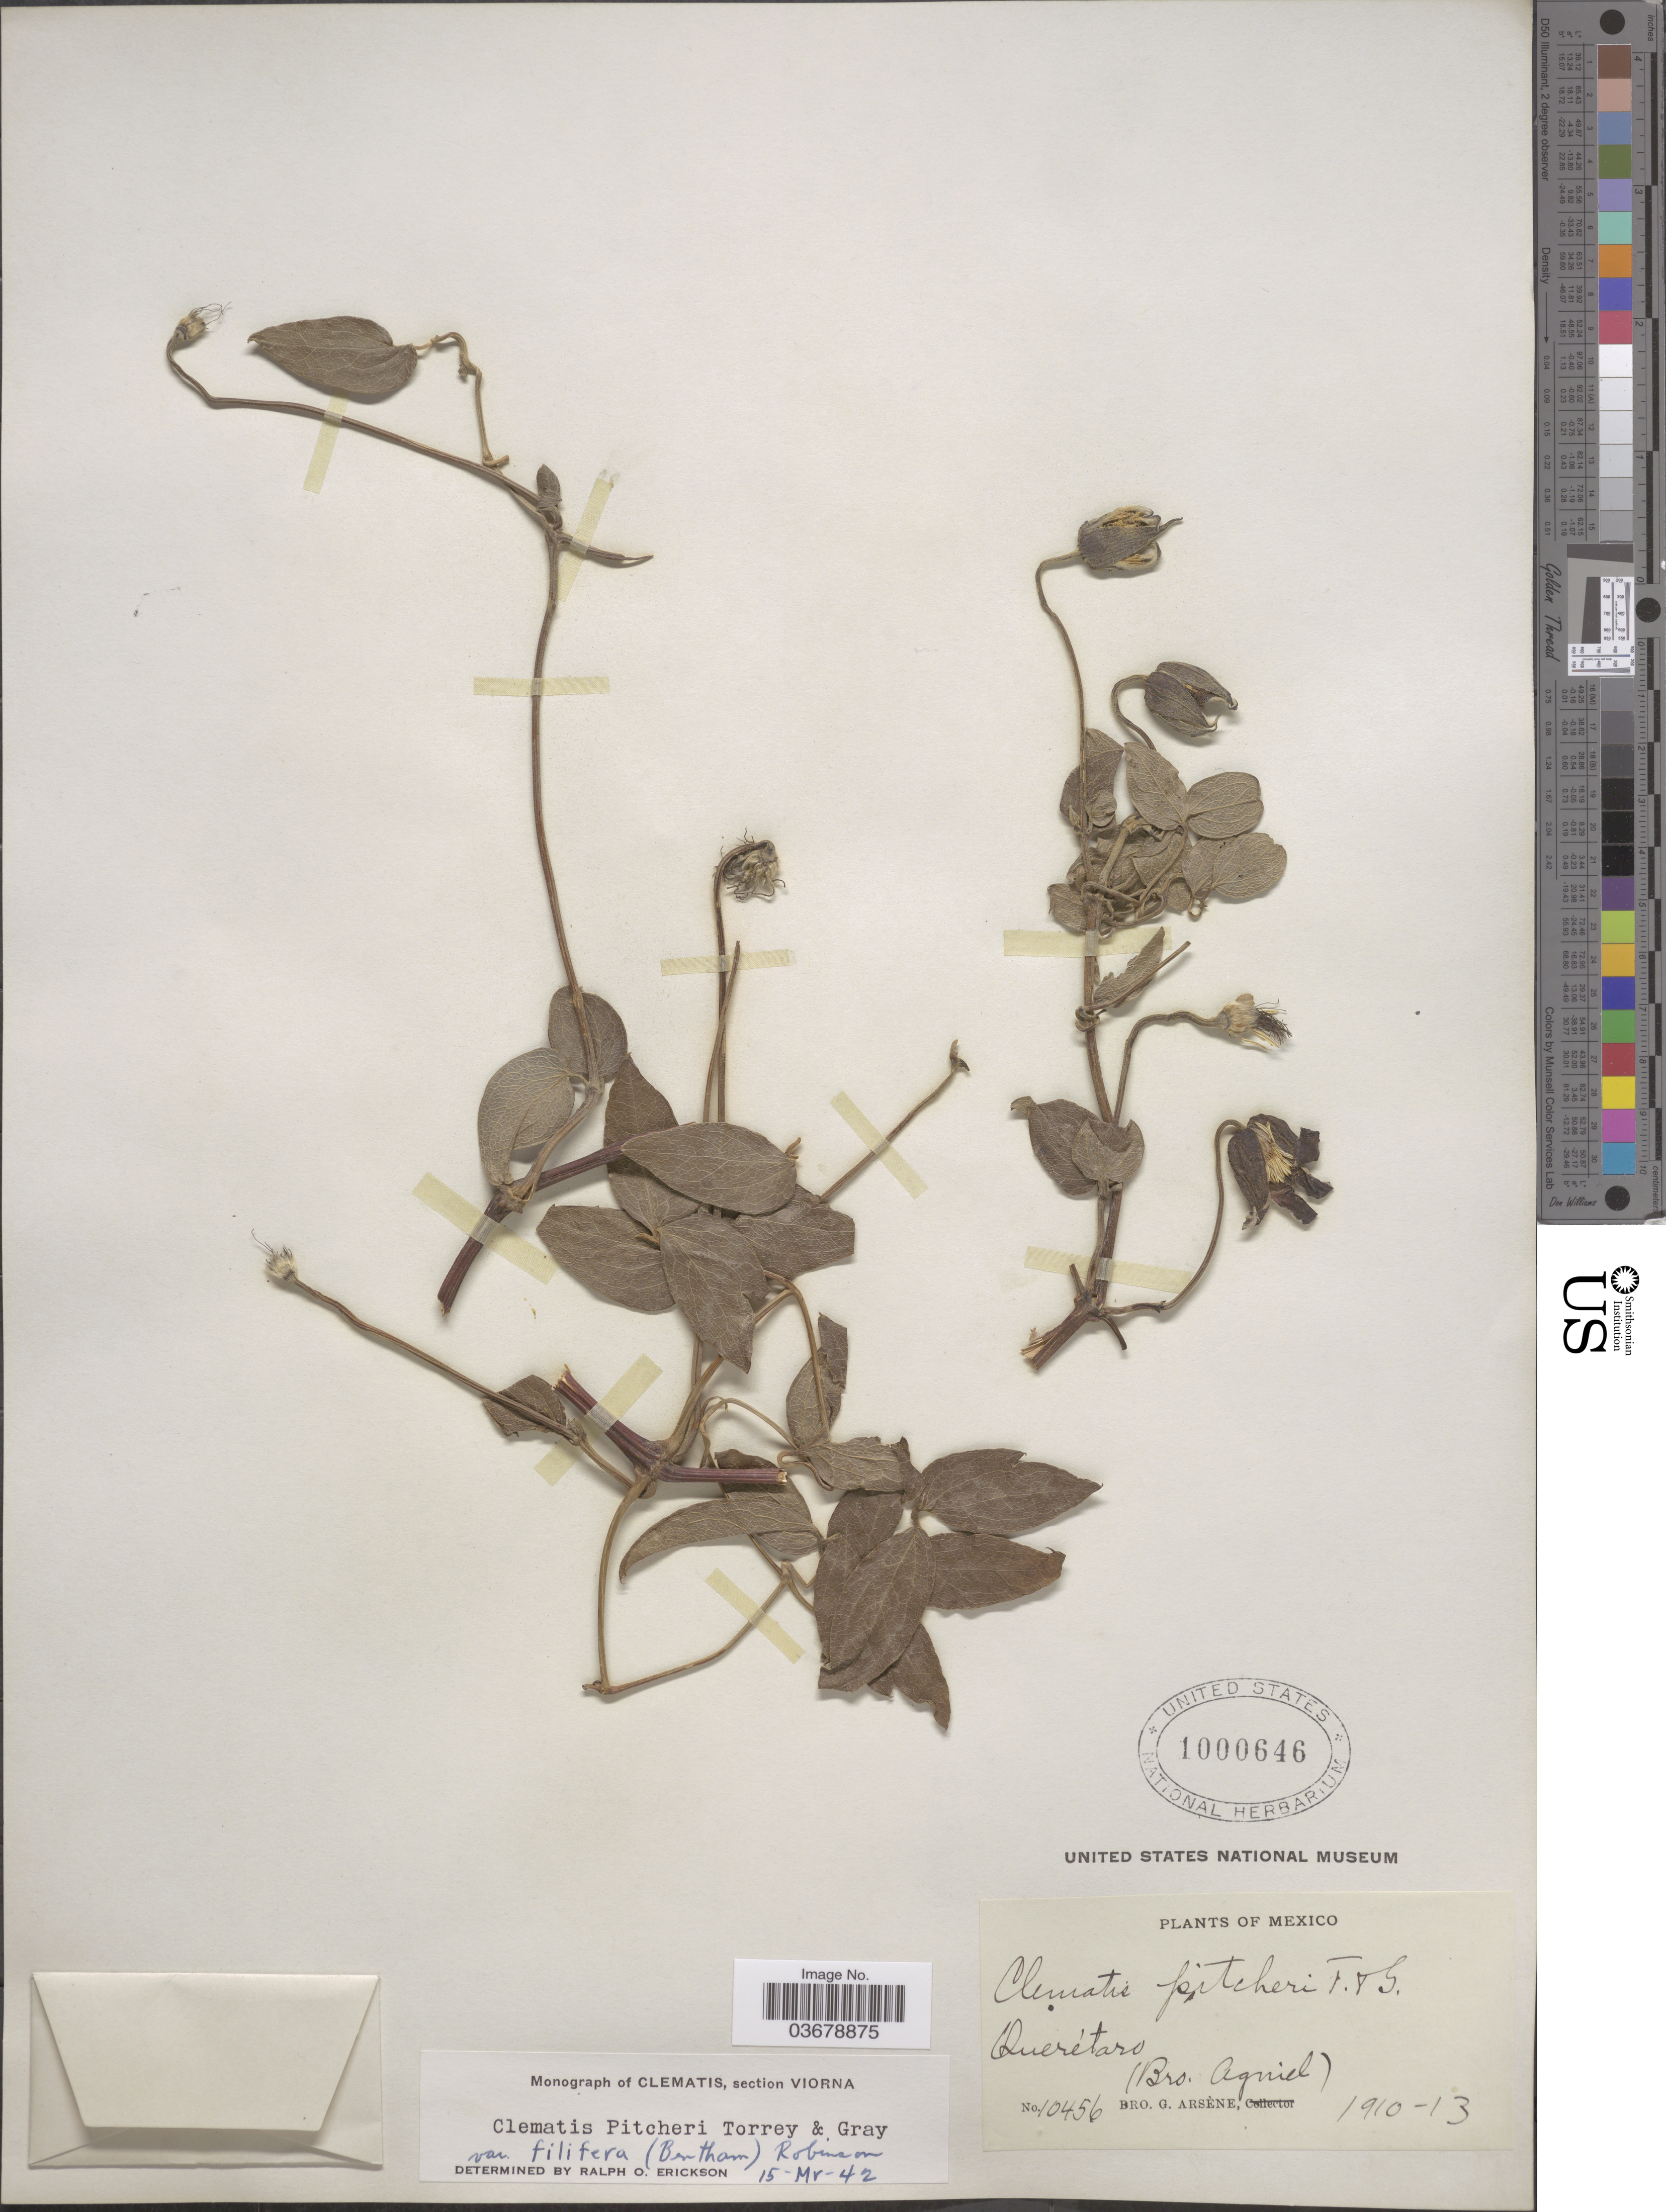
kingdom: Plantae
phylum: Tracheophyta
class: Magnoliopsida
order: Ranunculales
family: Ranunculaceae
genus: Clematis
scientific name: Clematis pitcheri var. filifera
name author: (Benth.) B.L. Rob.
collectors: Bro. G. Arsène & Bro. Agniel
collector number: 10456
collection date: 1910/1913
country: Mexico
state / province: Querétaro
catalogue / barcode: US 1000646